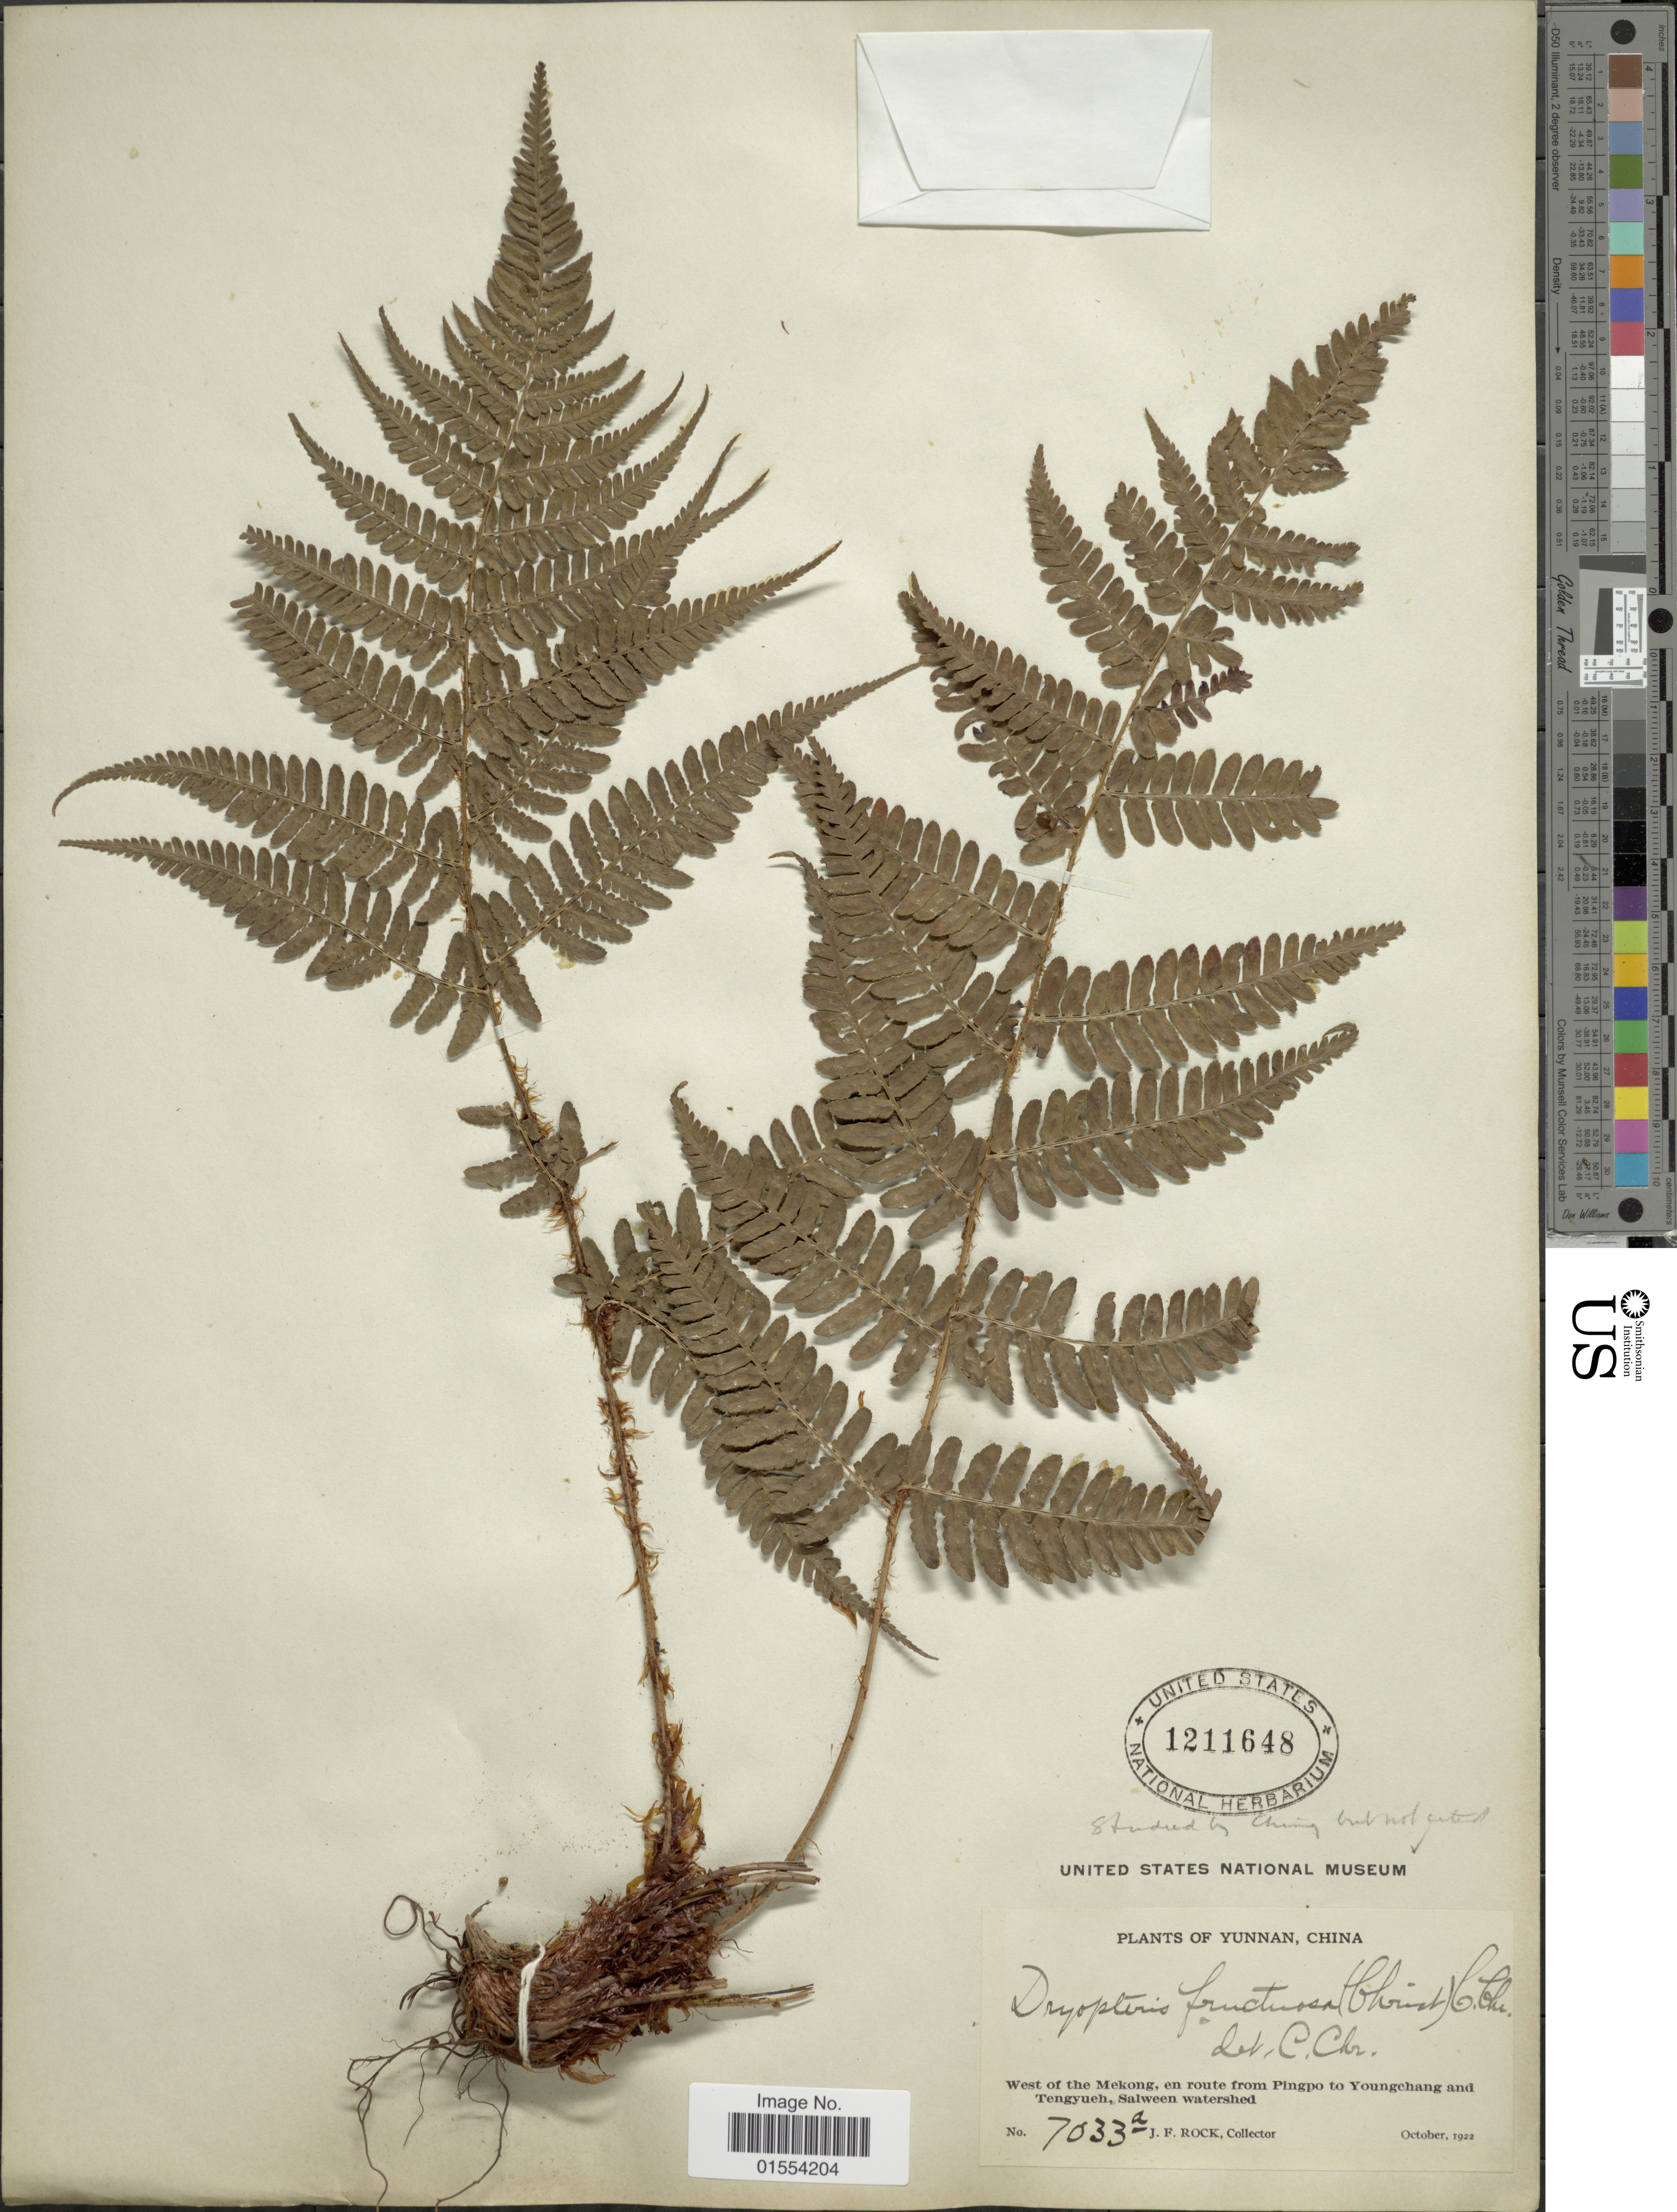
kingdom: Plantae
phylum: Tracheophyta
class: Polypodiopsida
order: Polypodiales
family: Dryopteridaceae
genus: Dryopteris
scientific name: Dryopteris fructuosa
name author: (Christ) C. Chr.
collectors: J. Rock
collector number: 7033a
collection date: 1922-10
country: China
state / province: Yunnan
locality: Yunnan, China. West of Mekong, en route from Pingpo to Youngchang and Tengyueh, Salween watershed.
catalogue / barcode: US 1211648